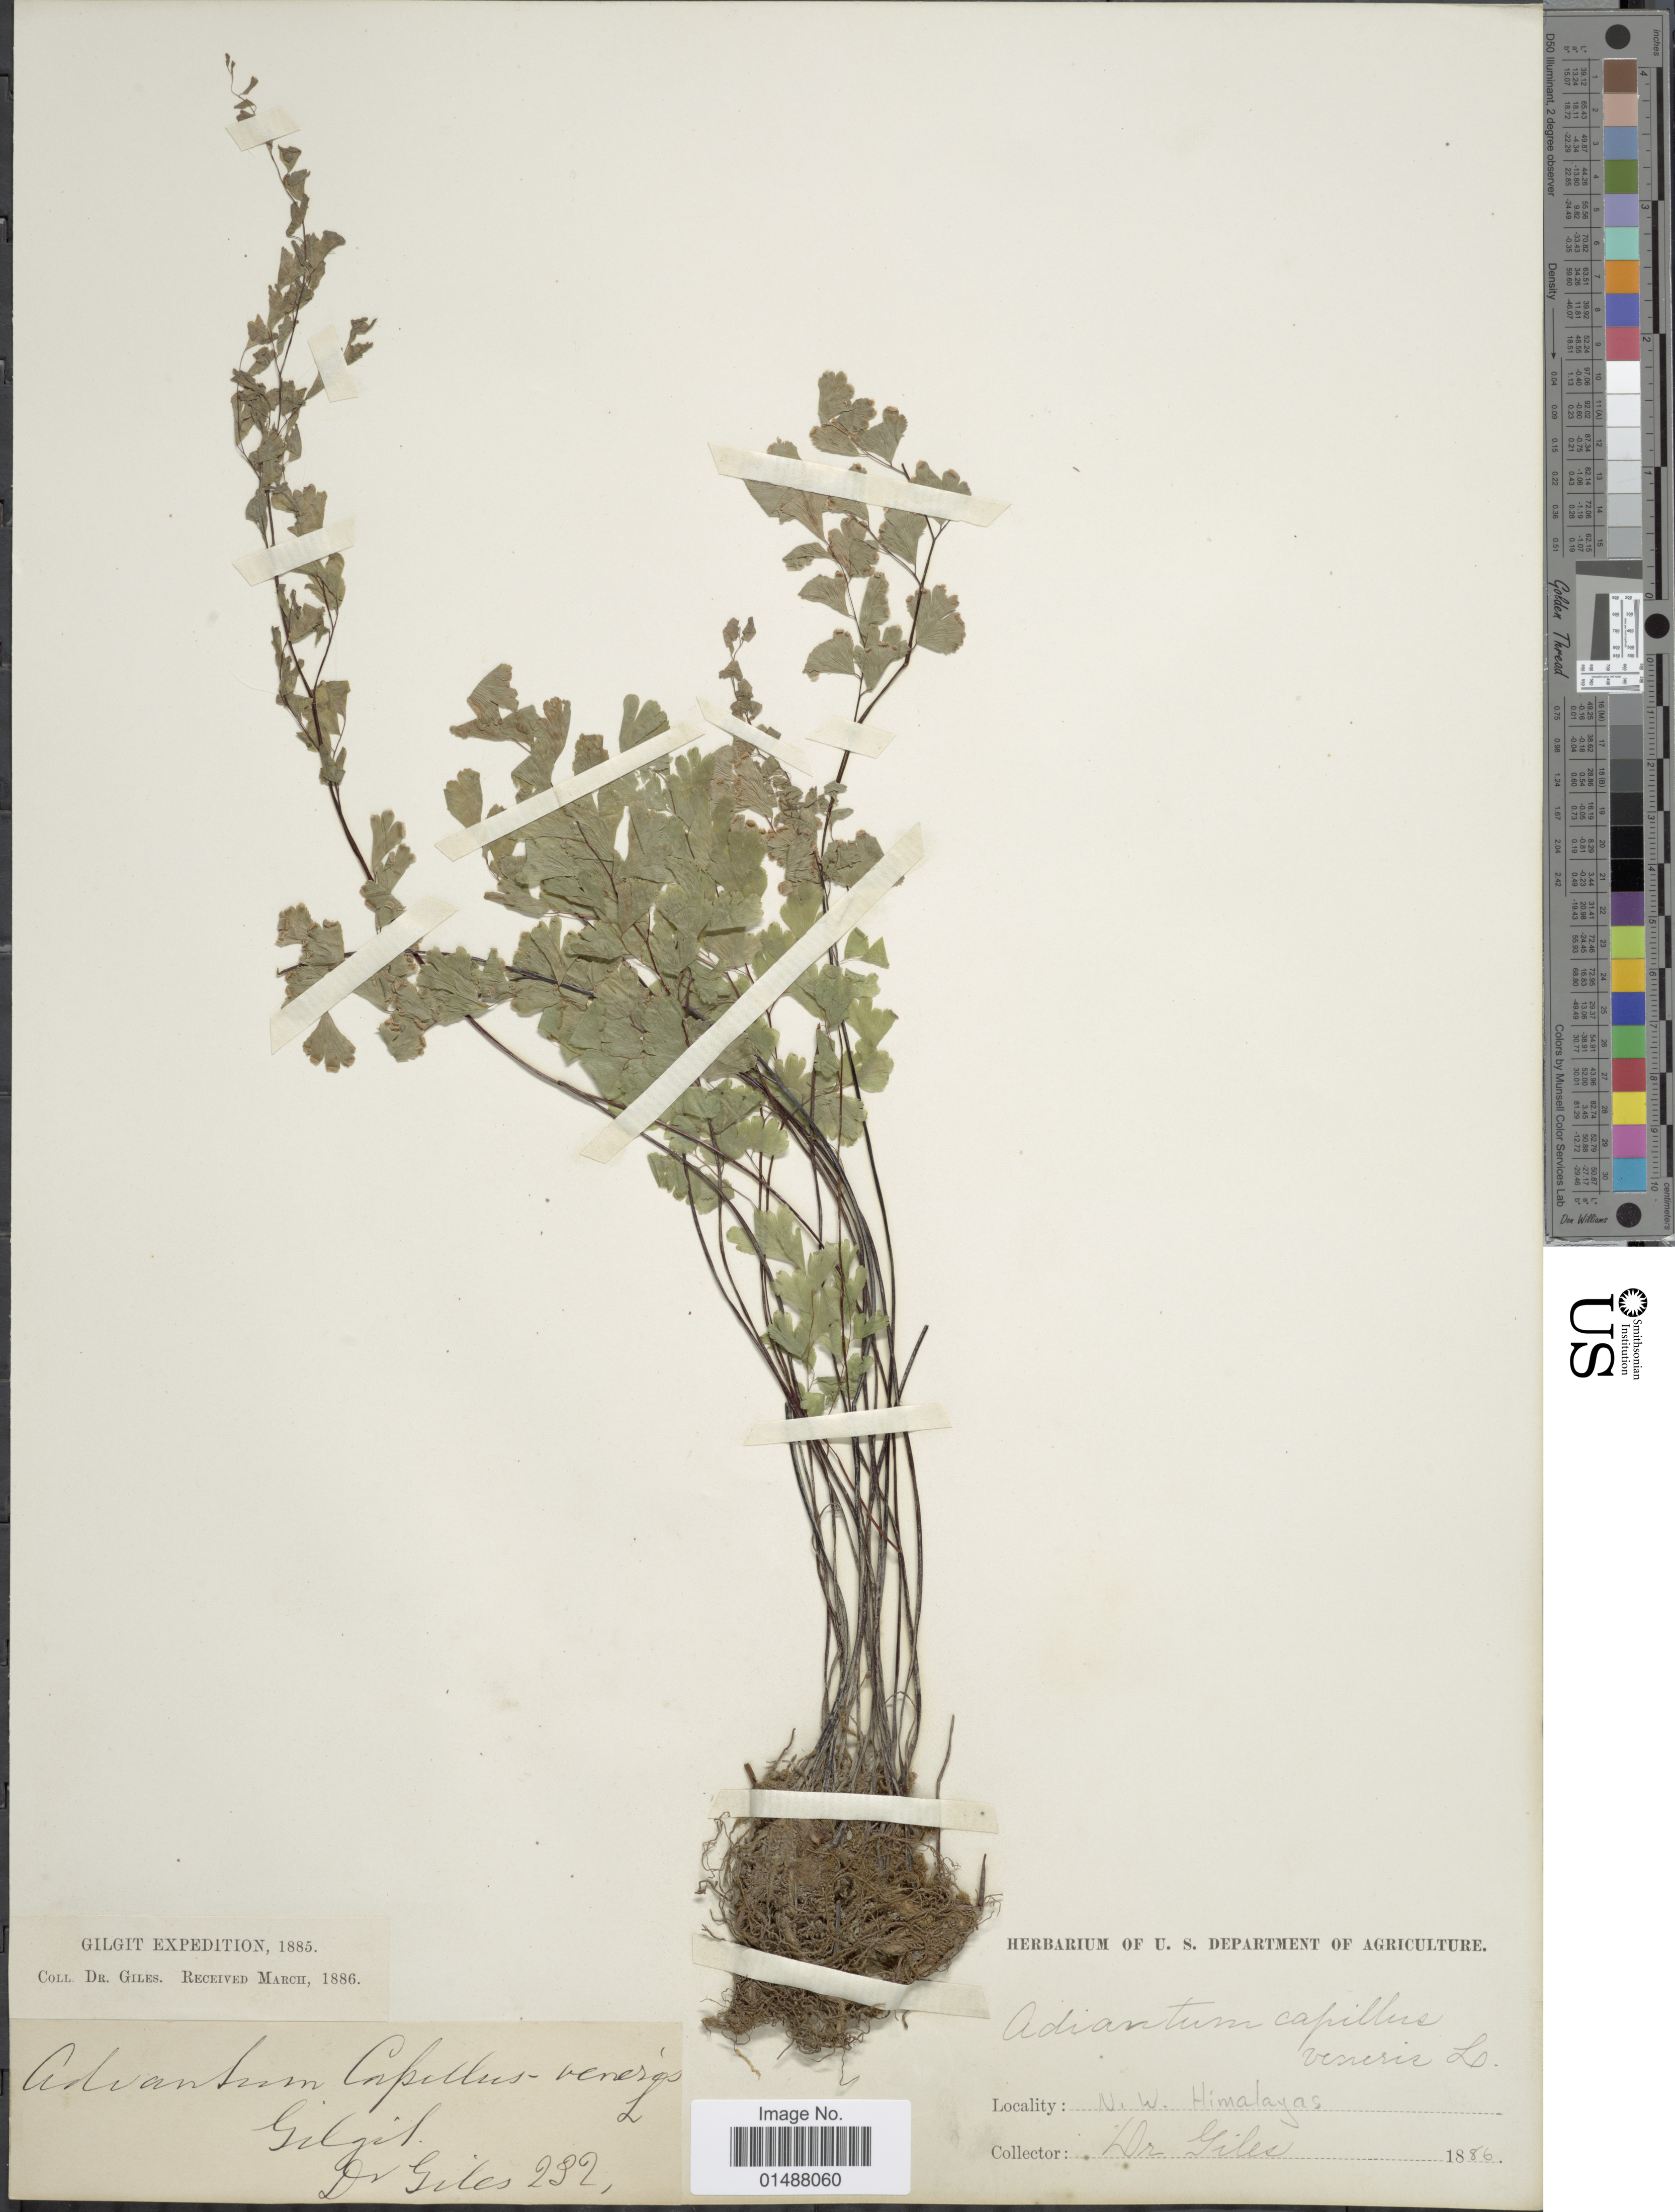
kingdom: Plantae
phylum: Tracheophyta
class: Polypodiopsida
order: Polypodiales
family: Pteridaceae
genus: Adiantum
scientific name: Adiantum capillus-veneris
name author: L.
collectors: Giles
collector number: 292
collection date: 1886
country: Pakistan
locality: N. W. Himalayas, Gilgit